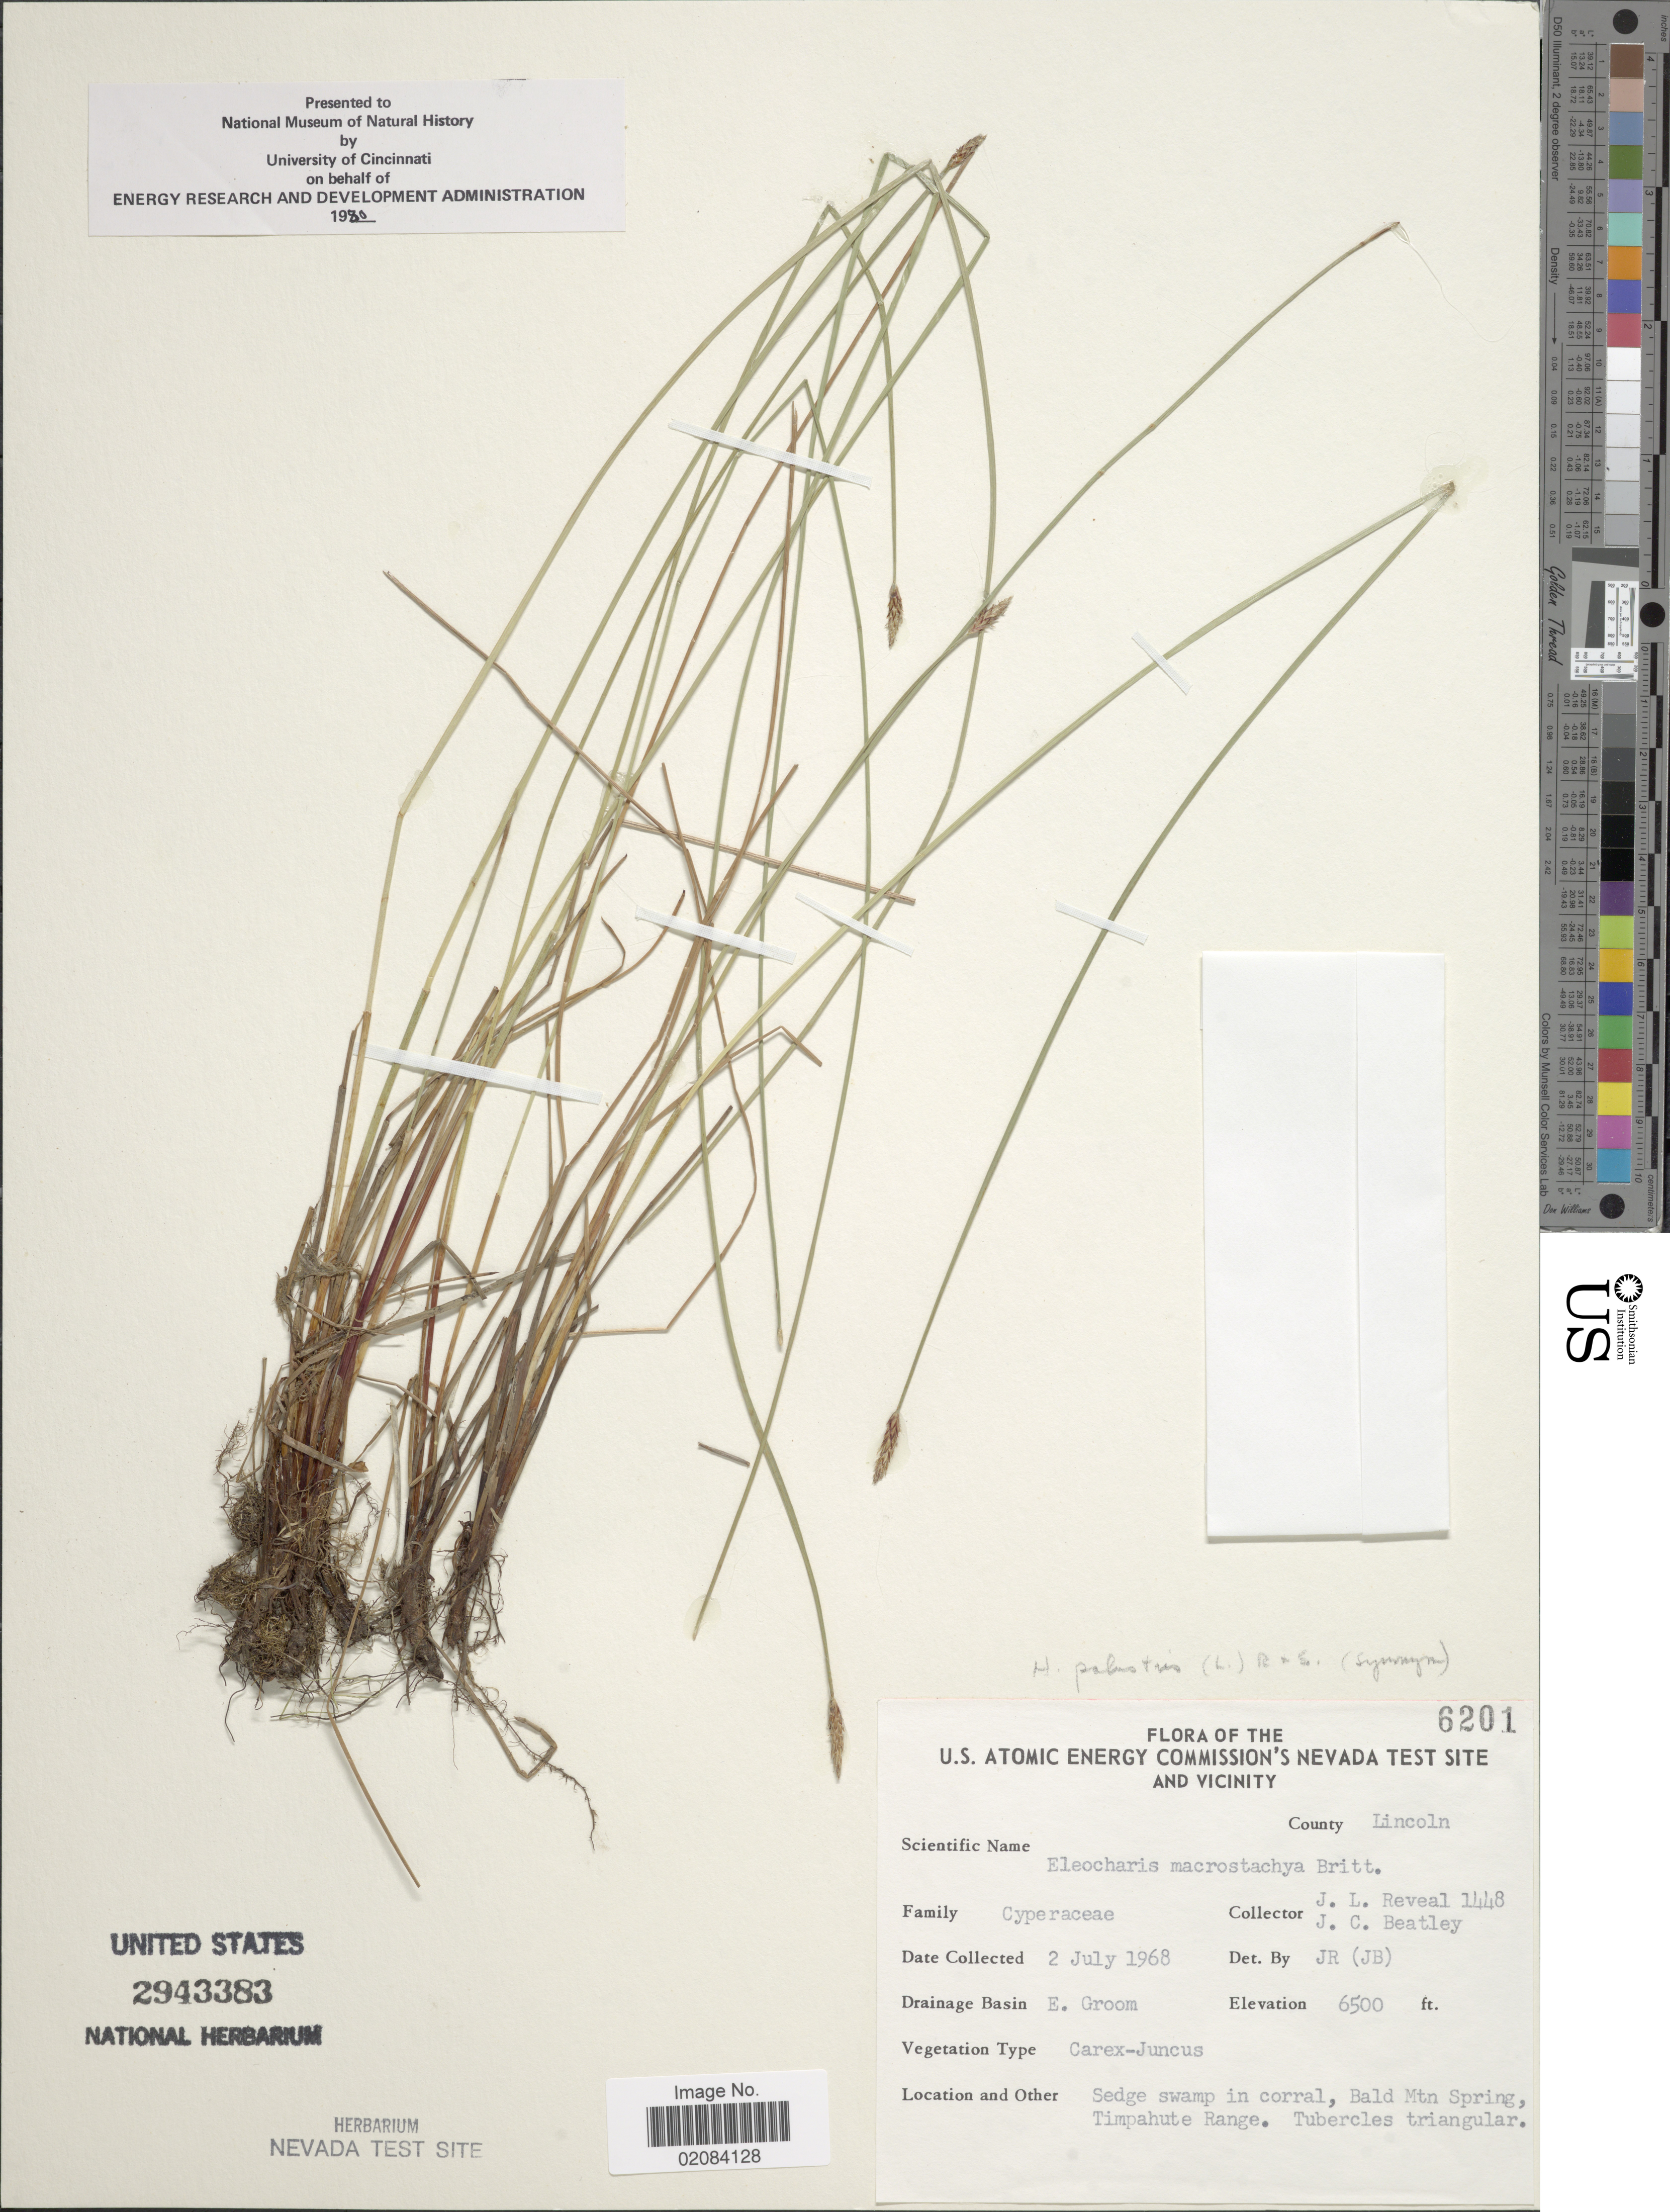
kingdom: Plantae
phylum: Tracheophyta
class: Liliopsida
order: Poales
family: Cyperaceae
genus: Eleocharis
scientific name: Eleocharis palustris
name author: (L.) Roem. & Schult.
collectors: J. L. Reveal & J. C. Beatley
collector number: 1448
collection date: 1968-07-02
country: United States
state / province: Nevada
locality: U.S. Atomic Energy comissions's Nevada Test Site and Vicinity, County Nye, E. Groom. Bald Mtn Spring, Timpahute Range. Tubercles triangular.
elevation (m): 1981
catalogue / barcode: US 2943383